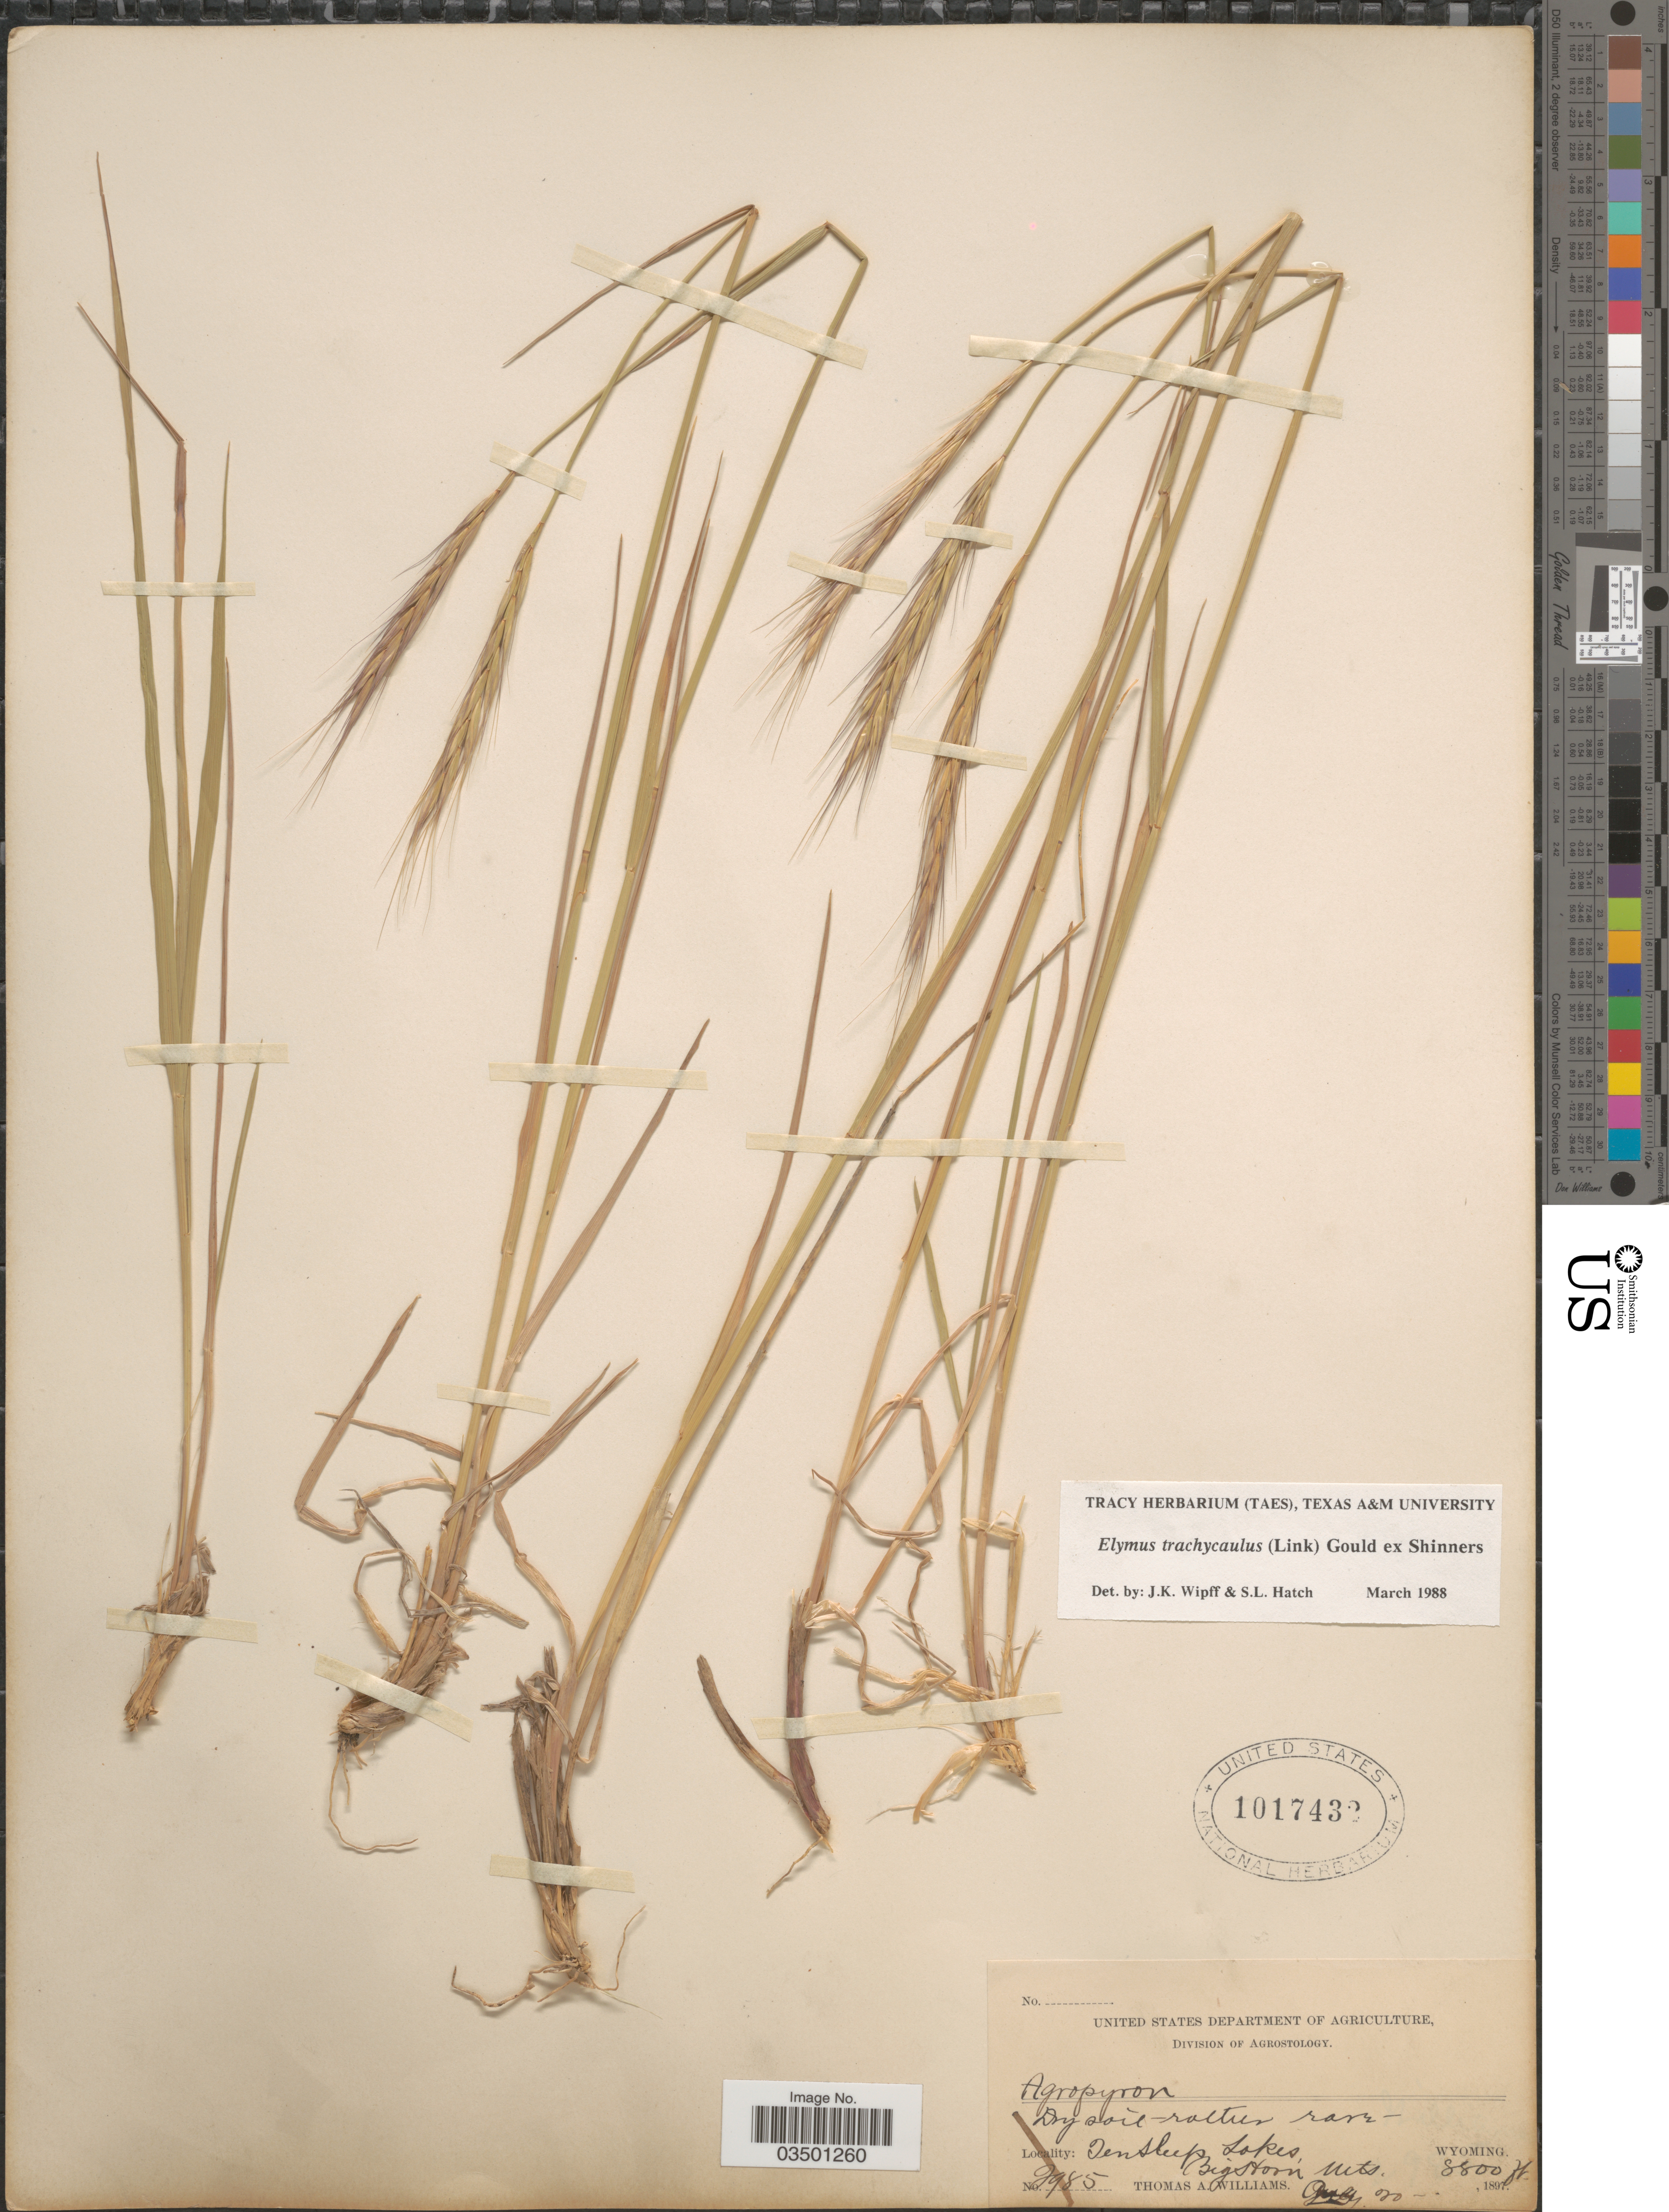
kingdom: Plantae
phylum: Tracheophyta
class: Liliopsida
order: Poales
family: Poaceae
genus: Elymus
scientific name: Elymus trachycaulus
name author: (Link) Gould ex Shinners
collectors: T. A. Williams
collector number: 2985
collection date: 1897-07-20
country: United States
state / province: Wyoming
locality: Ten Sleep Lakes, Big Horn Mts.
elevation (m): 2682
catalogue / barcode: US 1017432